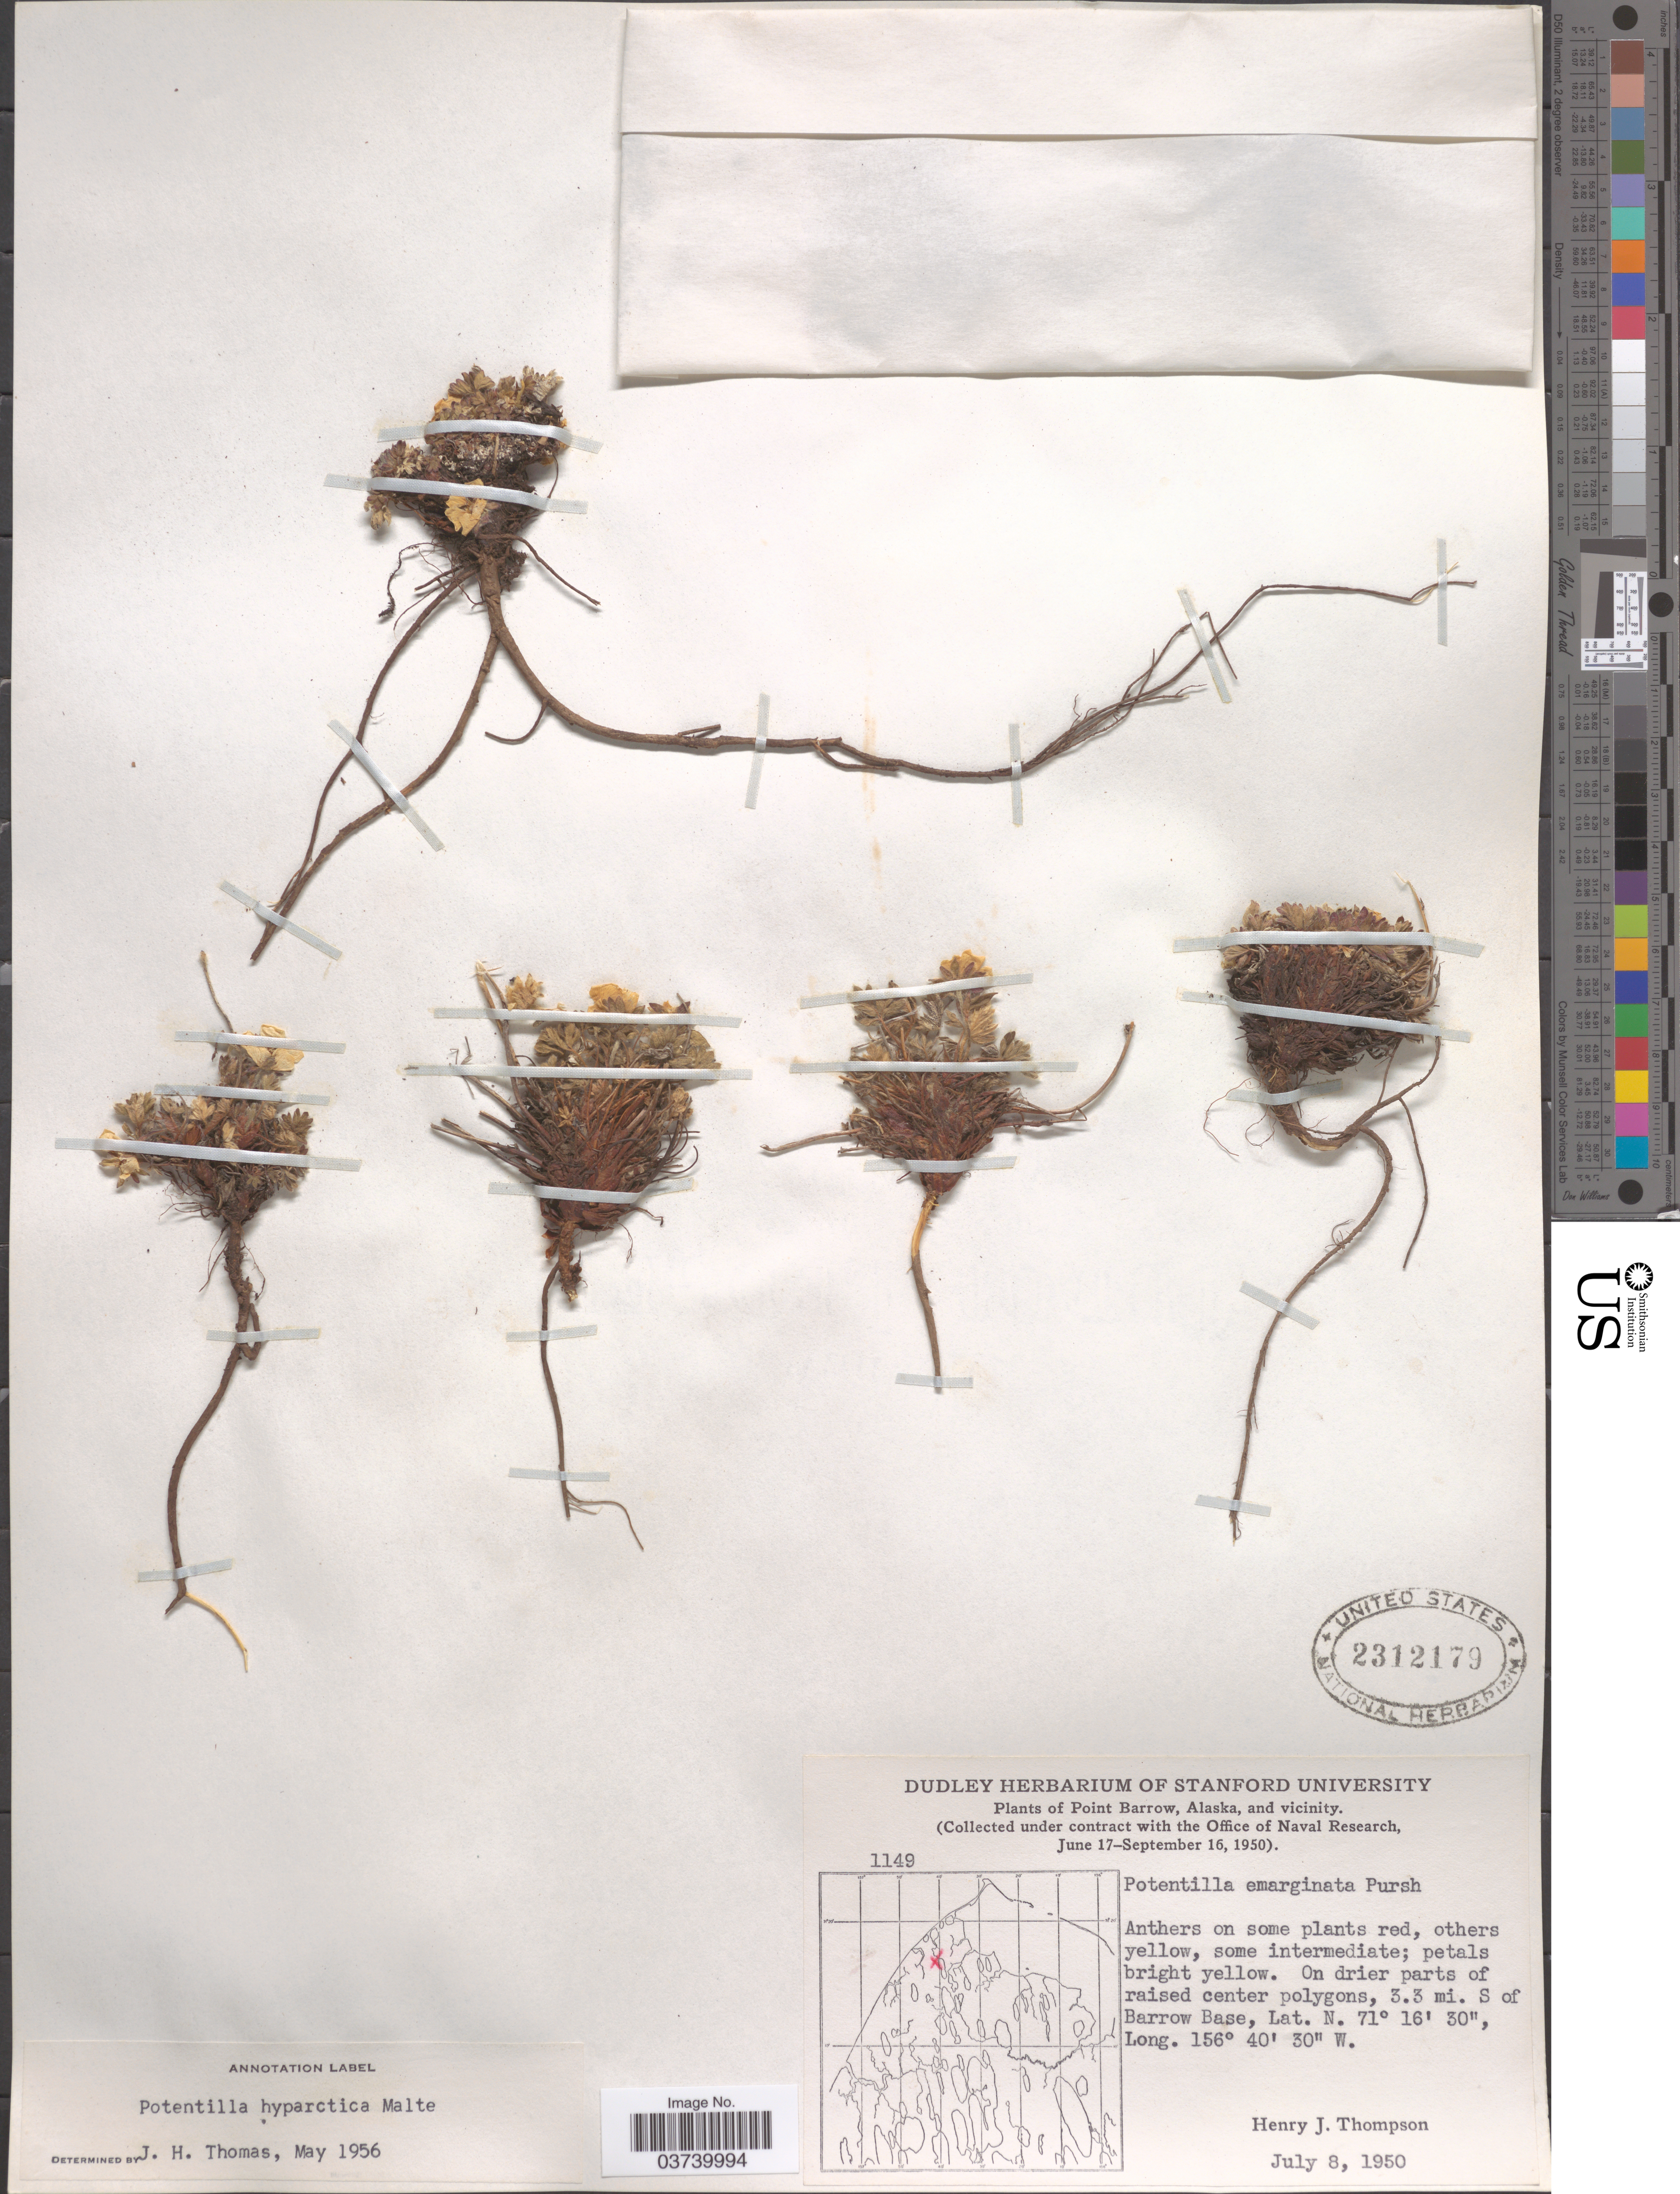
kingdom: Plantae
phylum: Tracheophyta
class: Magnoliopsida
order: Rosales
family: Rosaceae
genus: Potentilla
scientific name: Potentilla hyparctica subsp. hyparctica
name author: Malte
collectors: H. J. Thompson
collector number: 1149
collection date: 1950-07-08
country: United States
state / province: Alaska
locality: Point Barrow, Alaska, and vicinity. 3.3 mi. S of Barrow Base.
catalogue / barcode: US 2312179